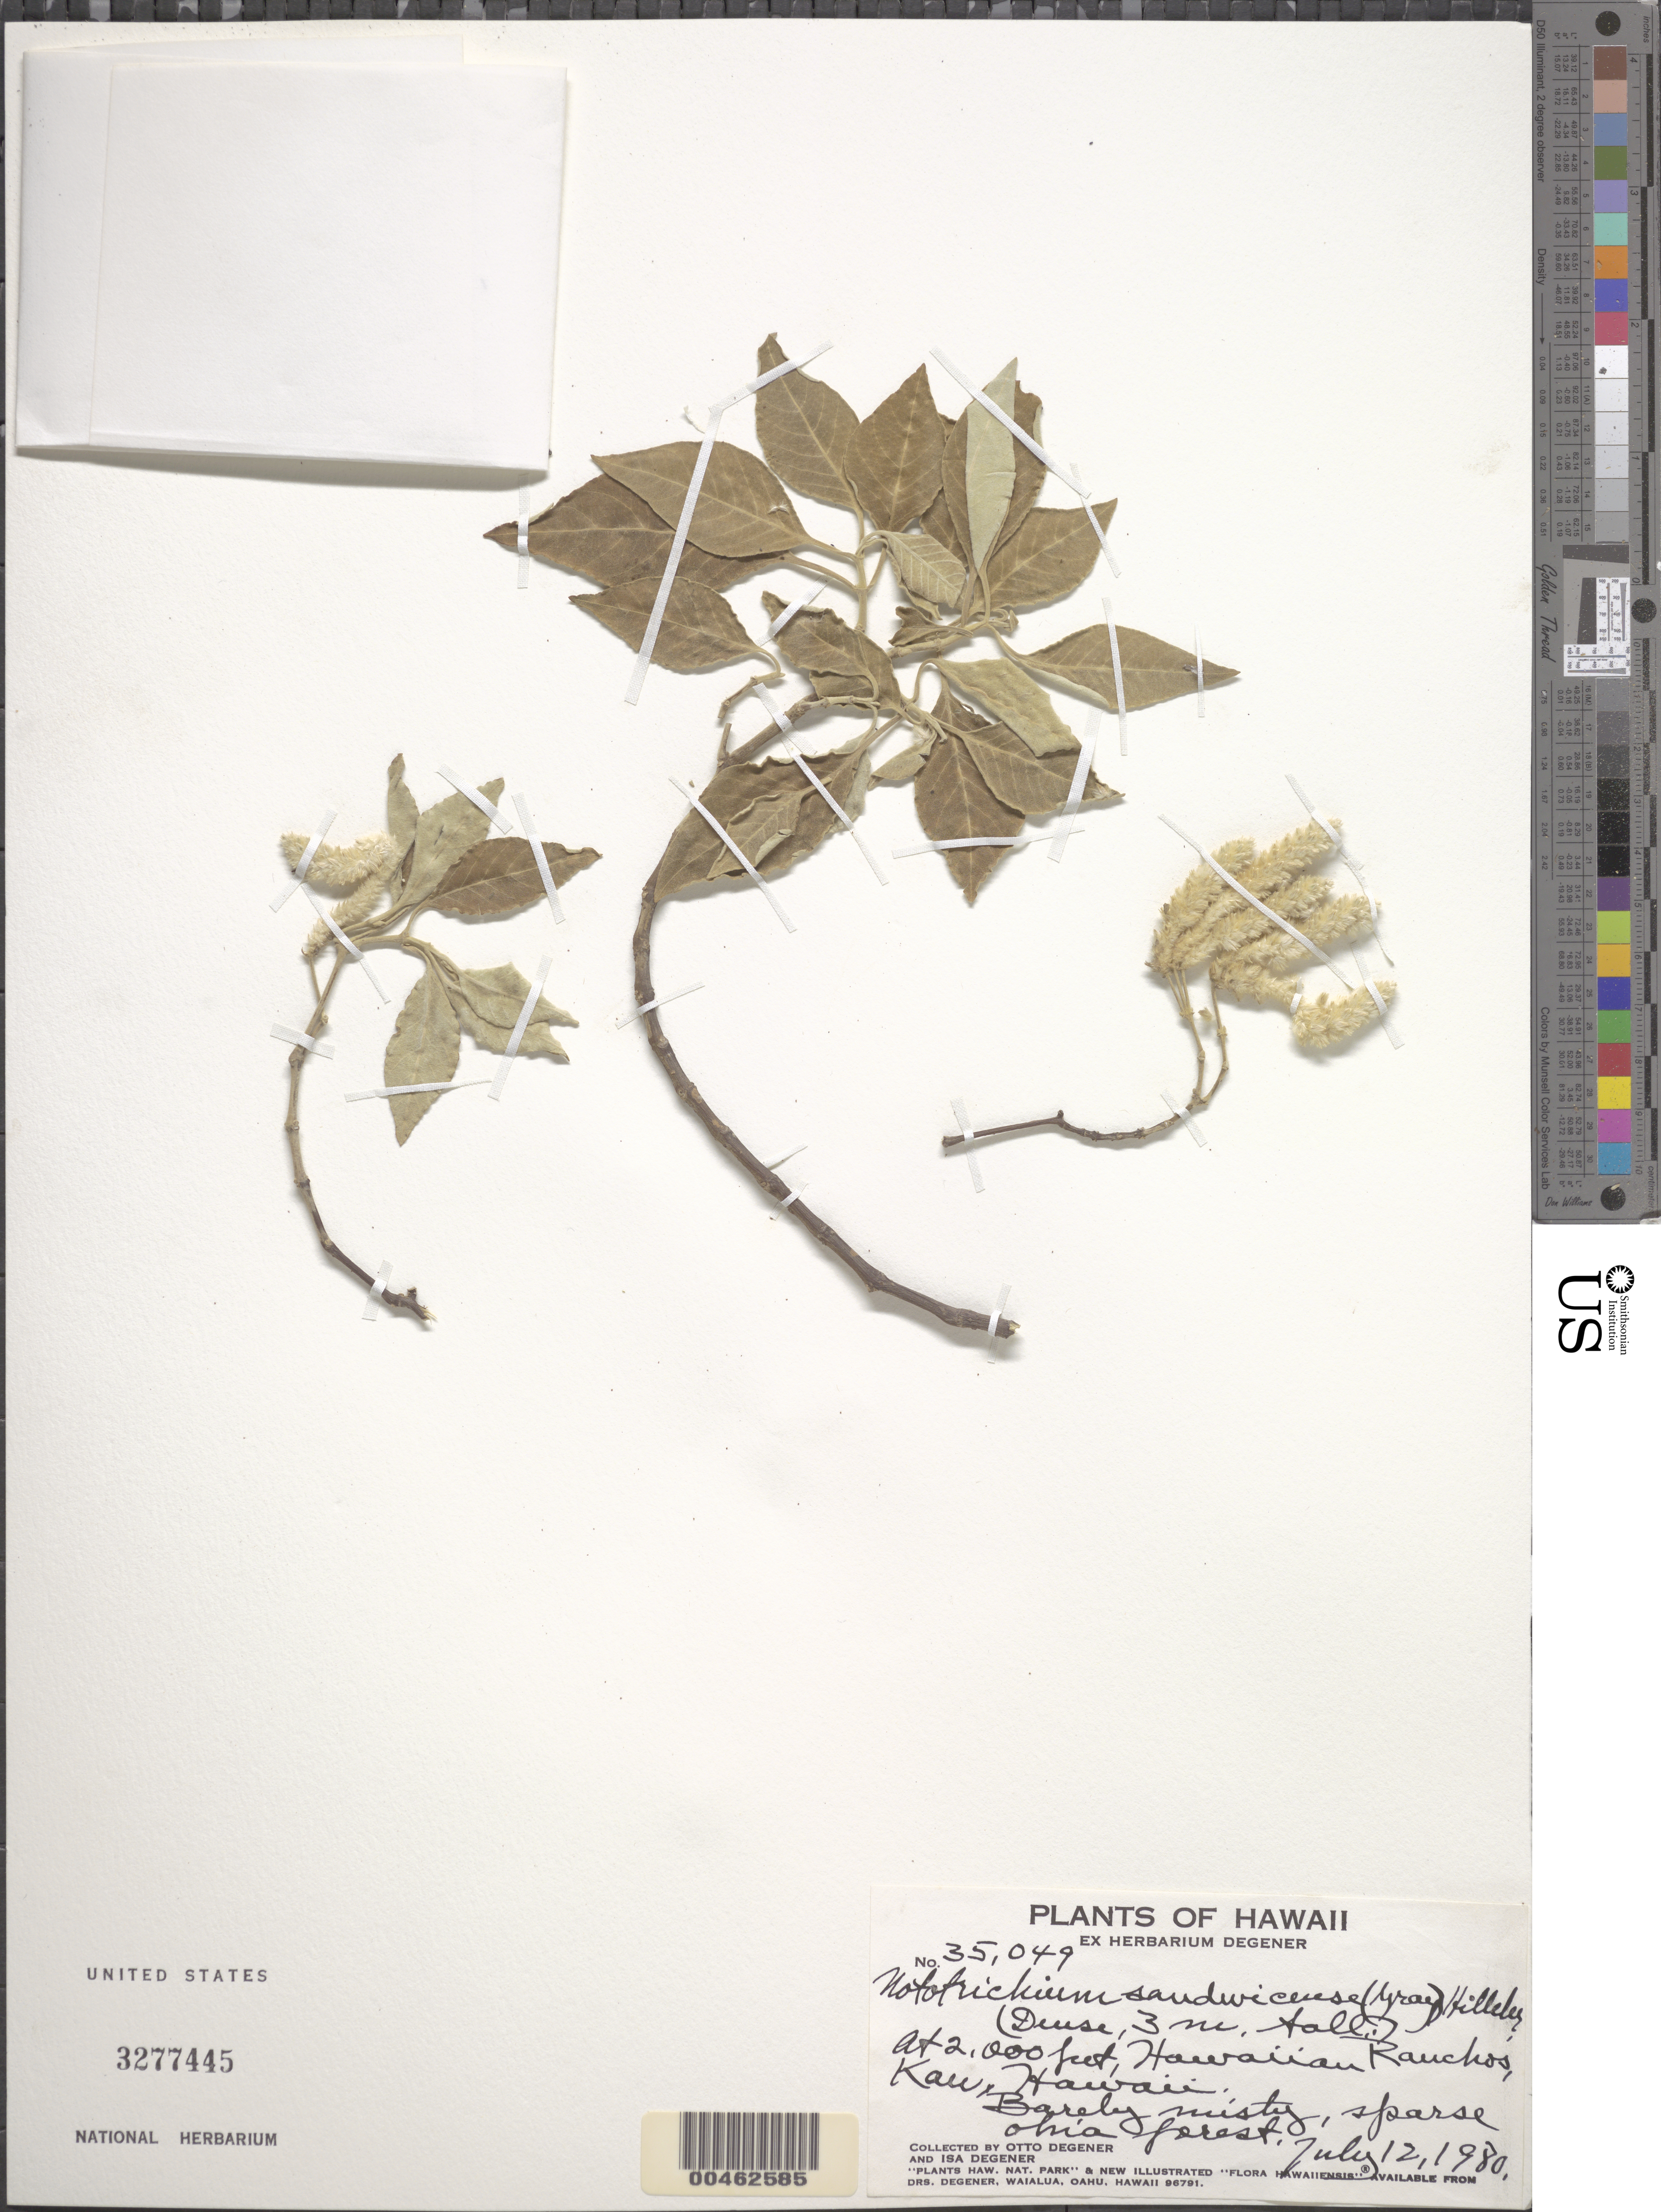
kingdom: Plantae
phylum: Tracheophyta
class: Magnoliopsida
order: Caryophyllales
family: Amaranthaceae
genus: Achyranthes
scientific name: Achyranthes sandwicensis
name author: (A. Gray) Di Vincenzo et al.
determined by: Wagner, W. L., (BOT), Smithsonian Institution - National Museum of Natural History (UNITED STATES)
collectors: O. Degener & I. Degener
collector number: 35049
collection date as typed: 12 Jul 1980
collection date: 1980-07-12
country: United States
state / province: Hawaii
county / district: Hawaii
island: Hawaii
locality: Hawaiian Ranchos, Kau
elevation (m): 610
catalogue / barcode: US 3277445